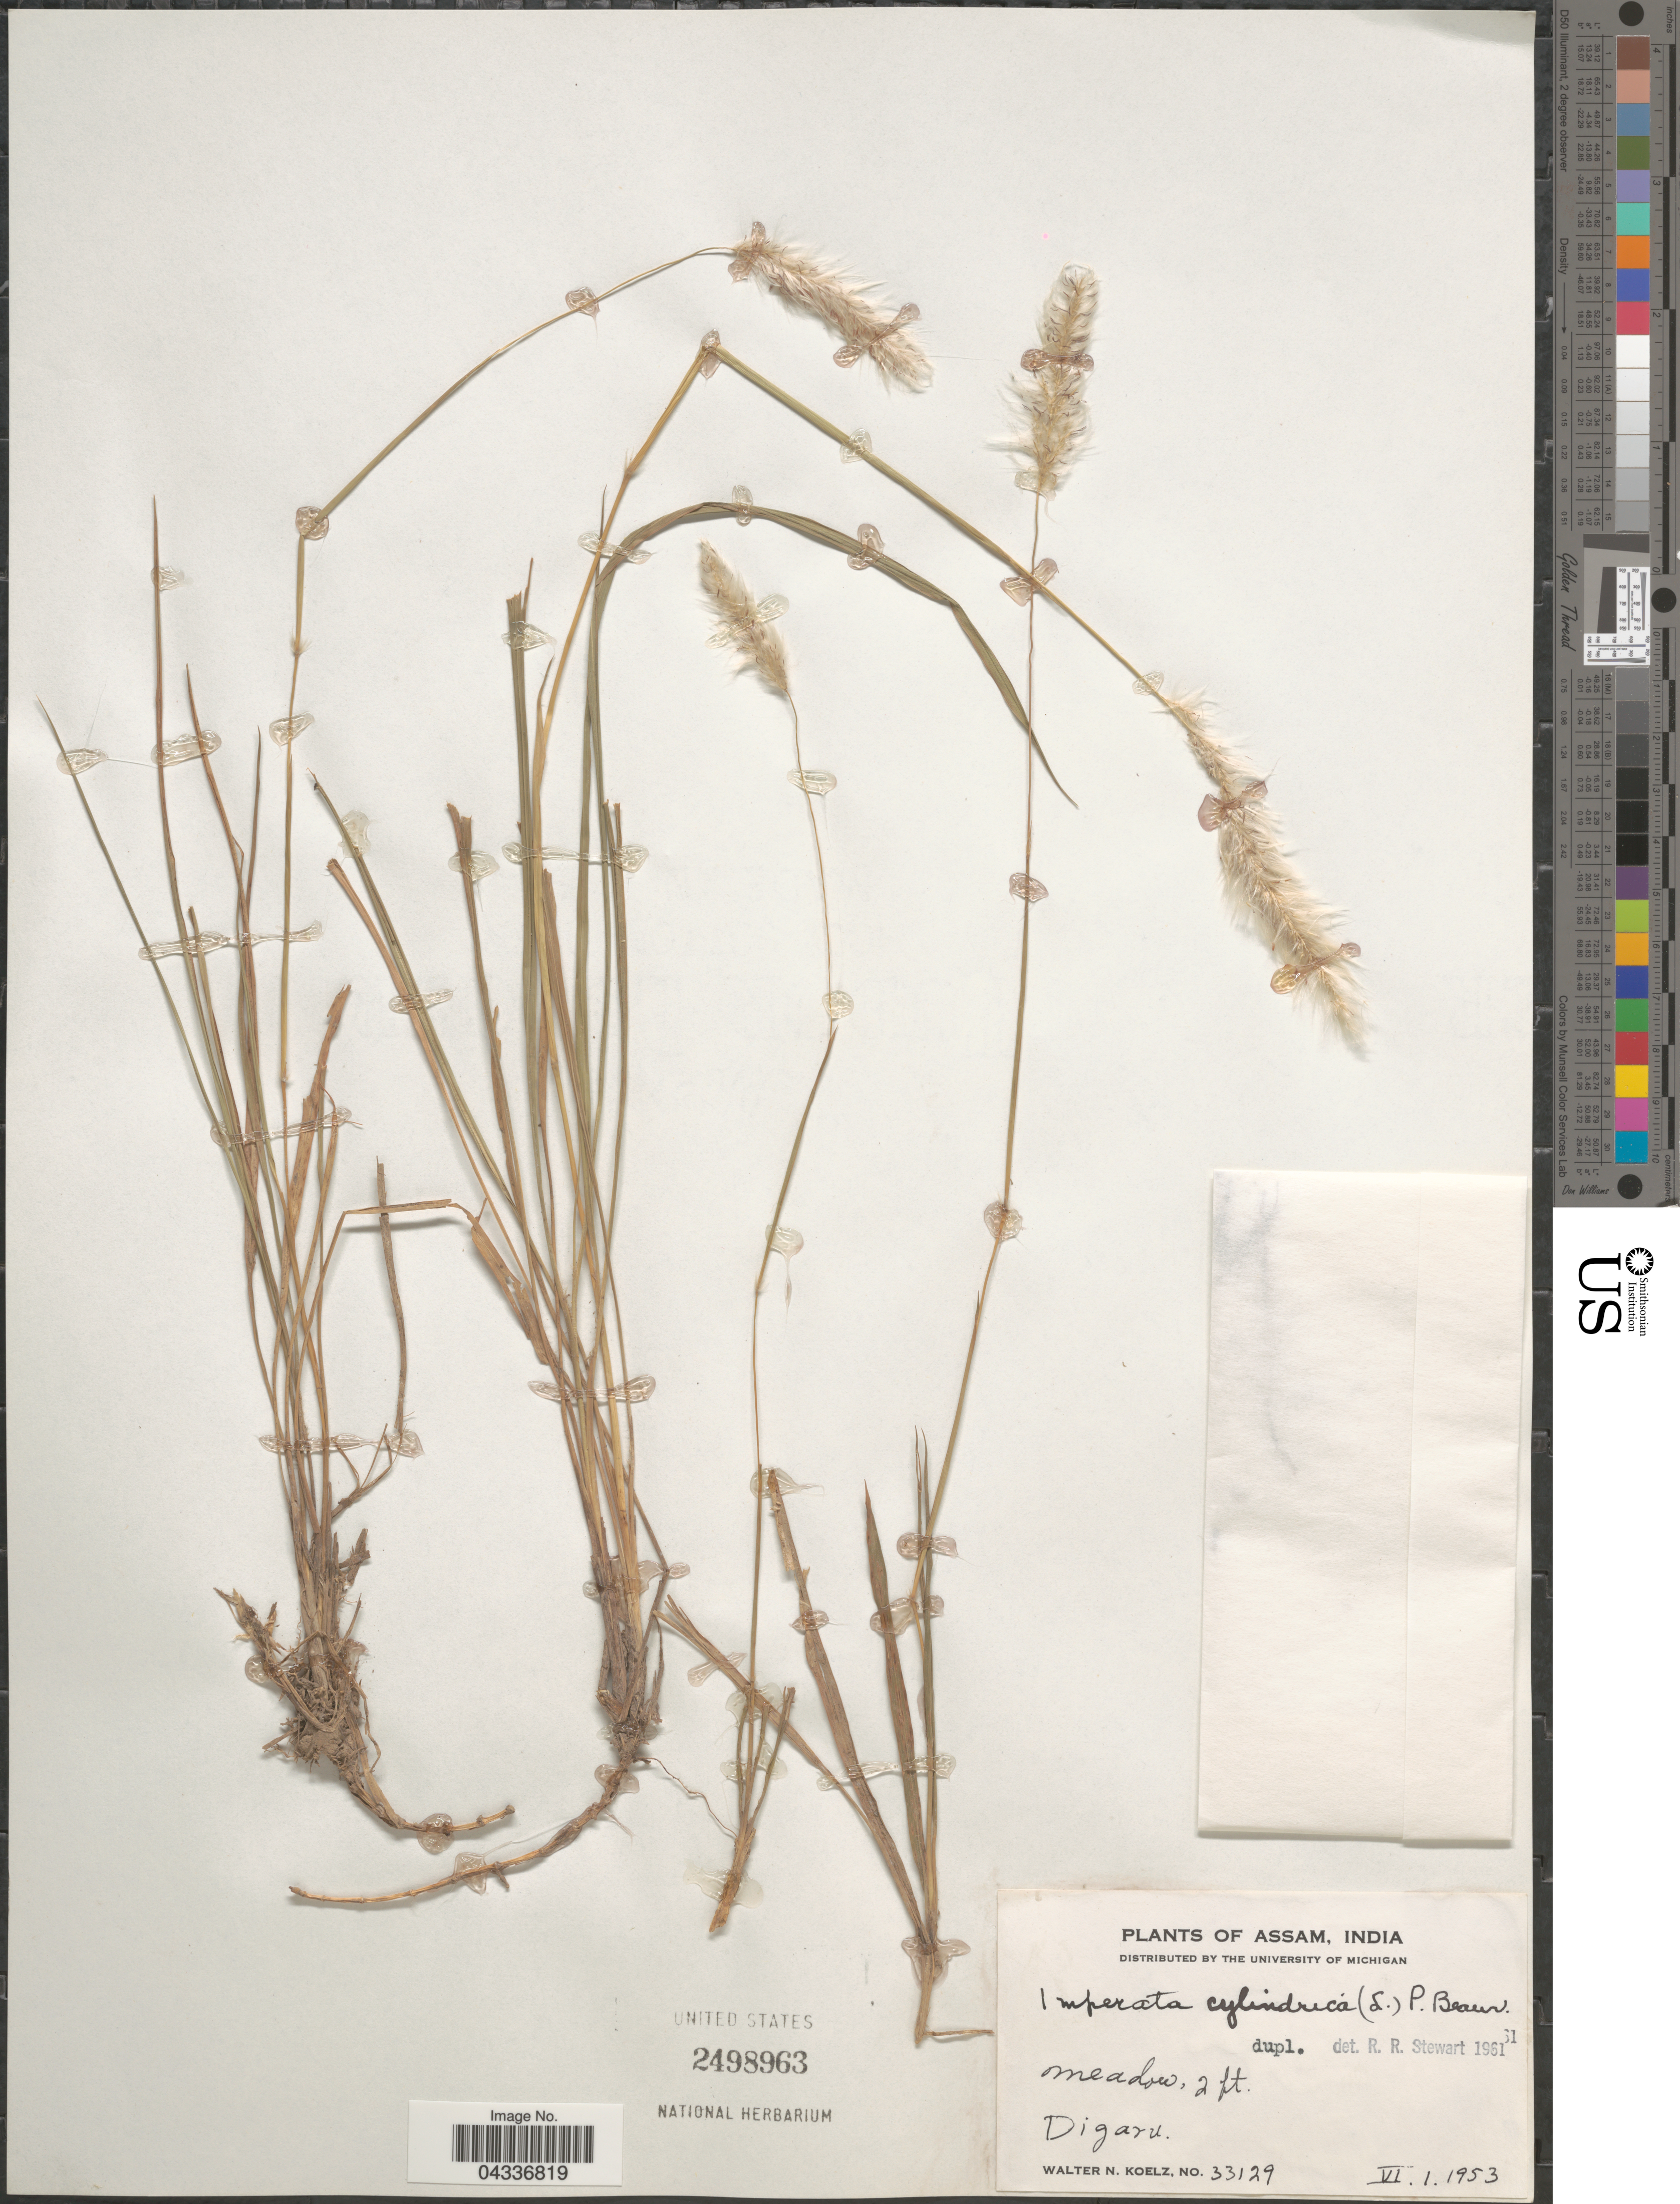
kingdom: Plantae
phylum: Tracheophyta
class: Liliopsida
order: Poales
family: Poaceae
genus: Imperata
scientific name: Imperata cylindrica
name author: (L.) P. Beauv.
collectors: W. N. Koelz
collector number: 33129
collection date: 1953-06-01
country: India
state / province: Assam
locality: Digaru.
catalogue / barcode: US 2498963